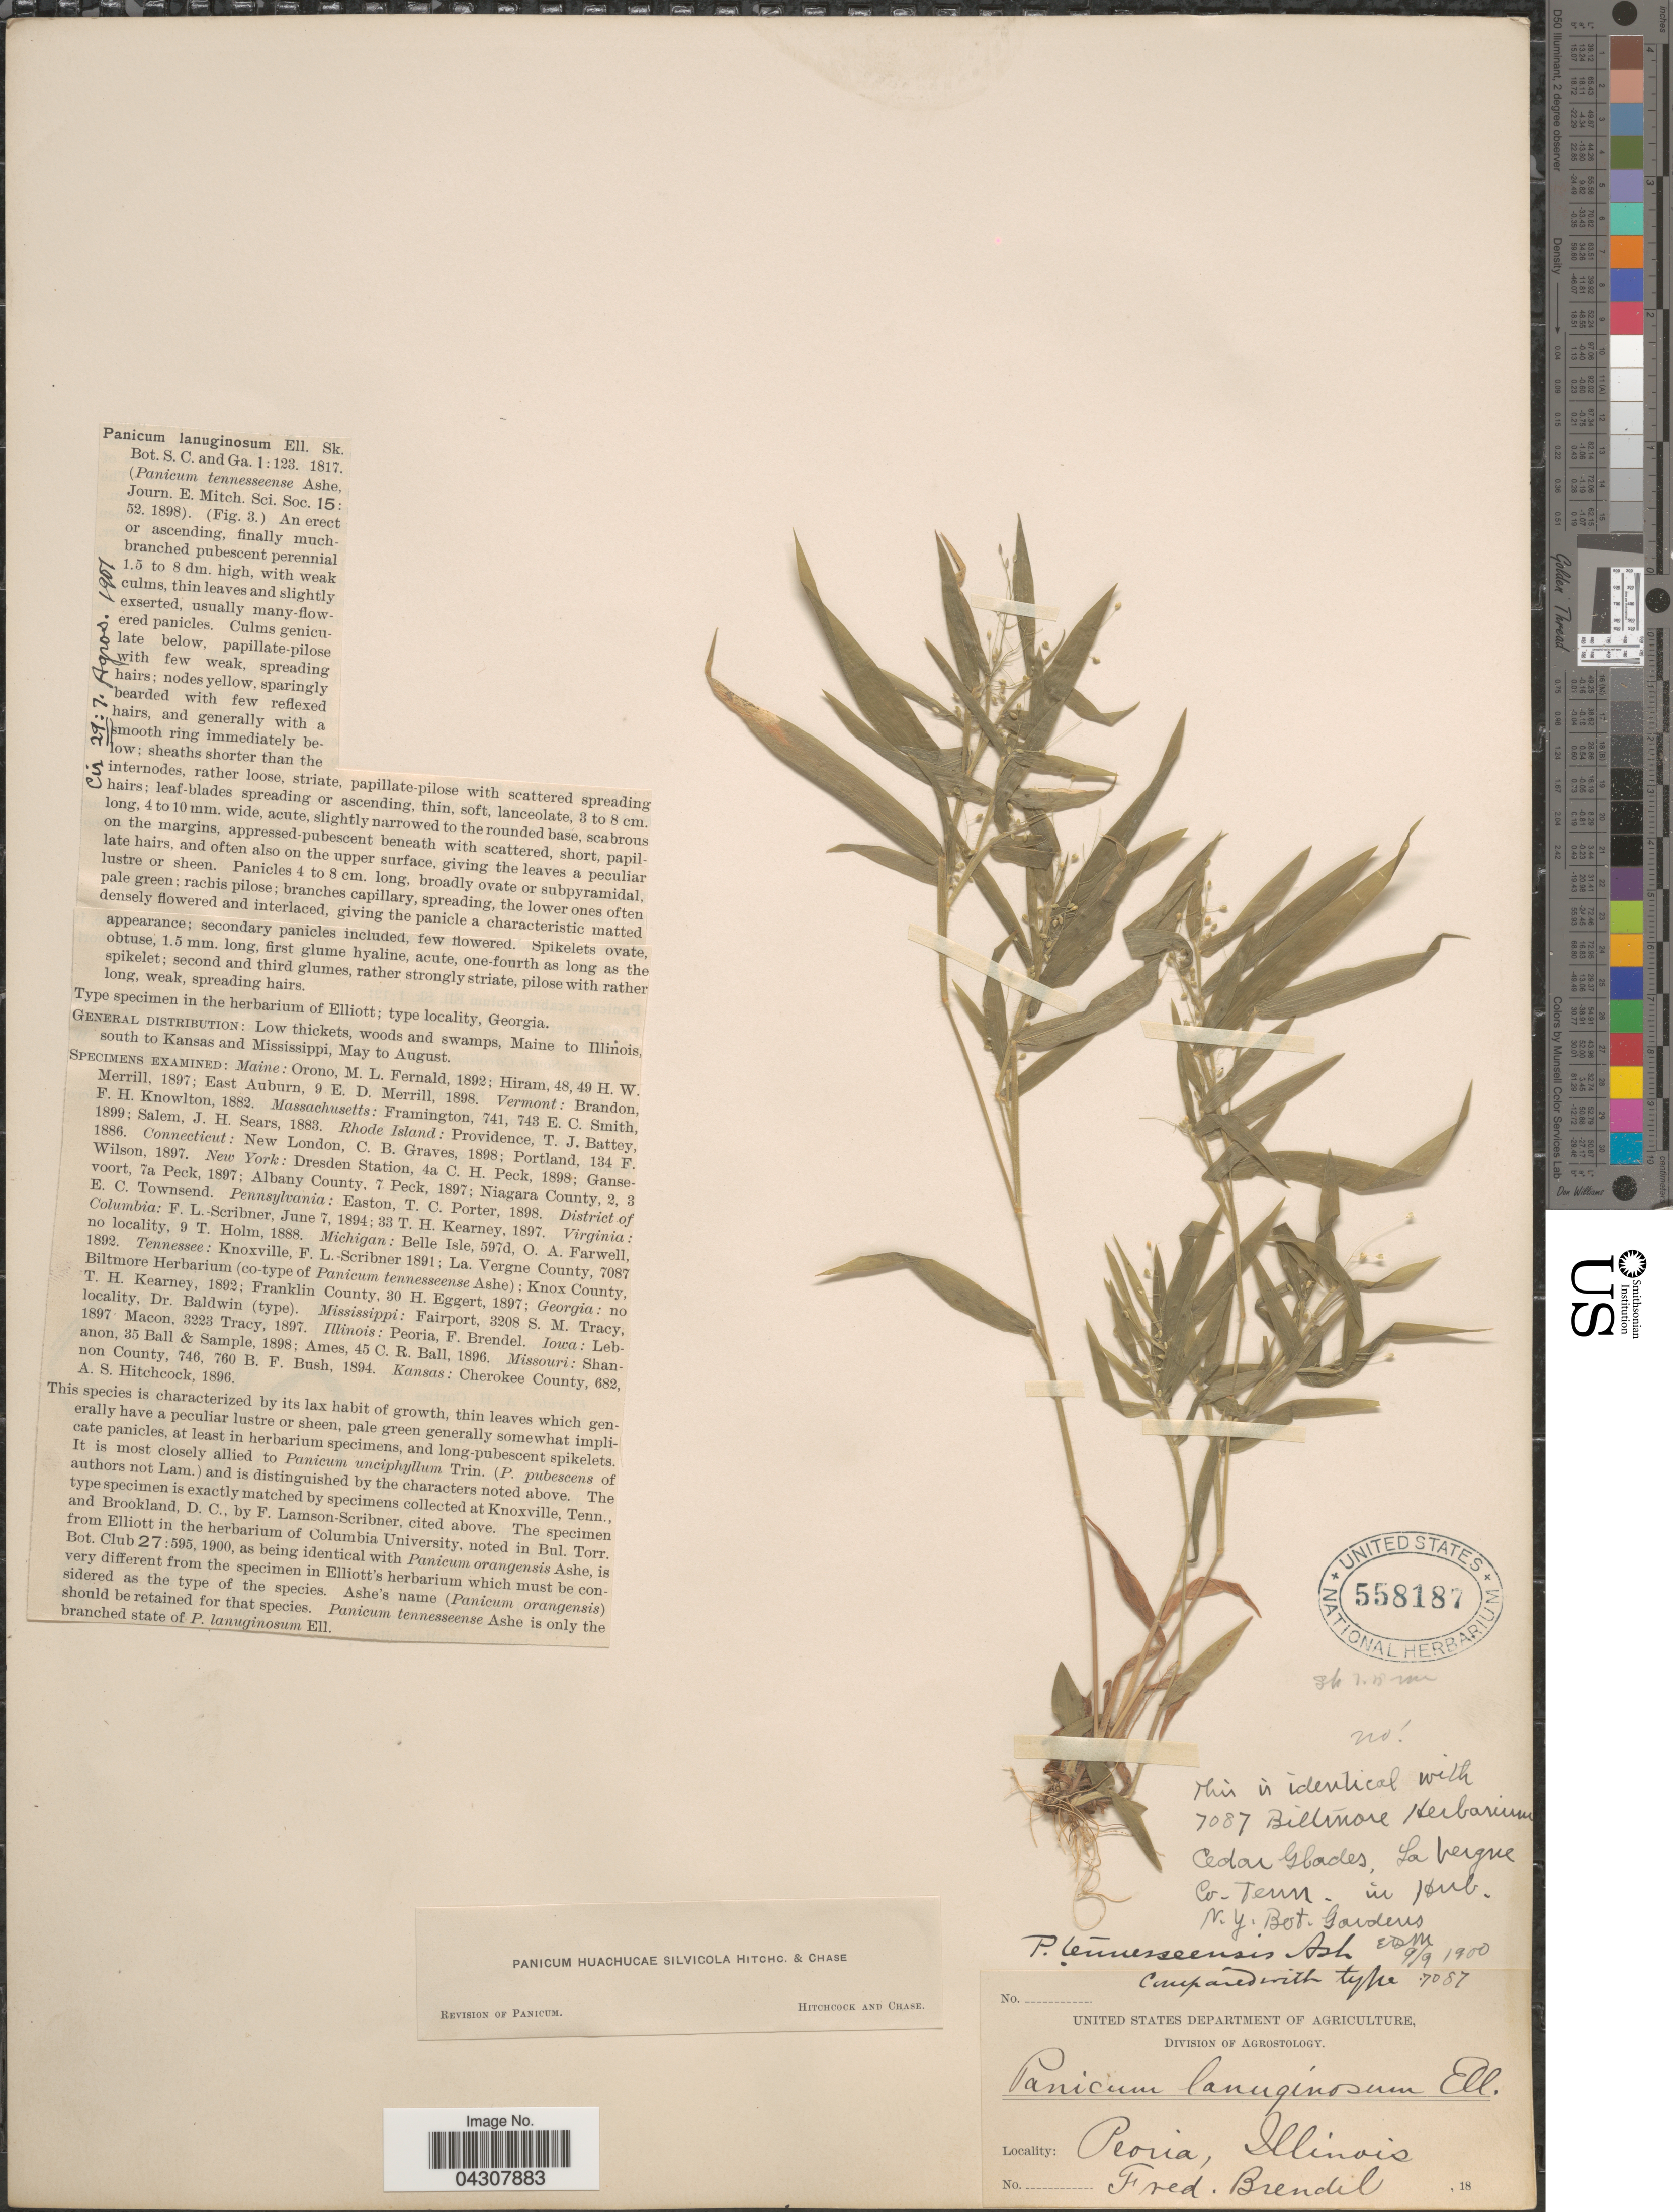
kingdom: Plantae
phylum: Tracheophyta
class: Liliopsida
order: Poales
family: Poaceae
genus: Dichanthelium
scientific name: Dichanthelium acuminatum var. acuminatum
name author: (Sw.) Gould & C.A. Clark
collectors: F. Brendel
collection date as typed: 18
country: United States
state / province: Illinois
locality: Peoria.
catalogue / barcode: US 558187